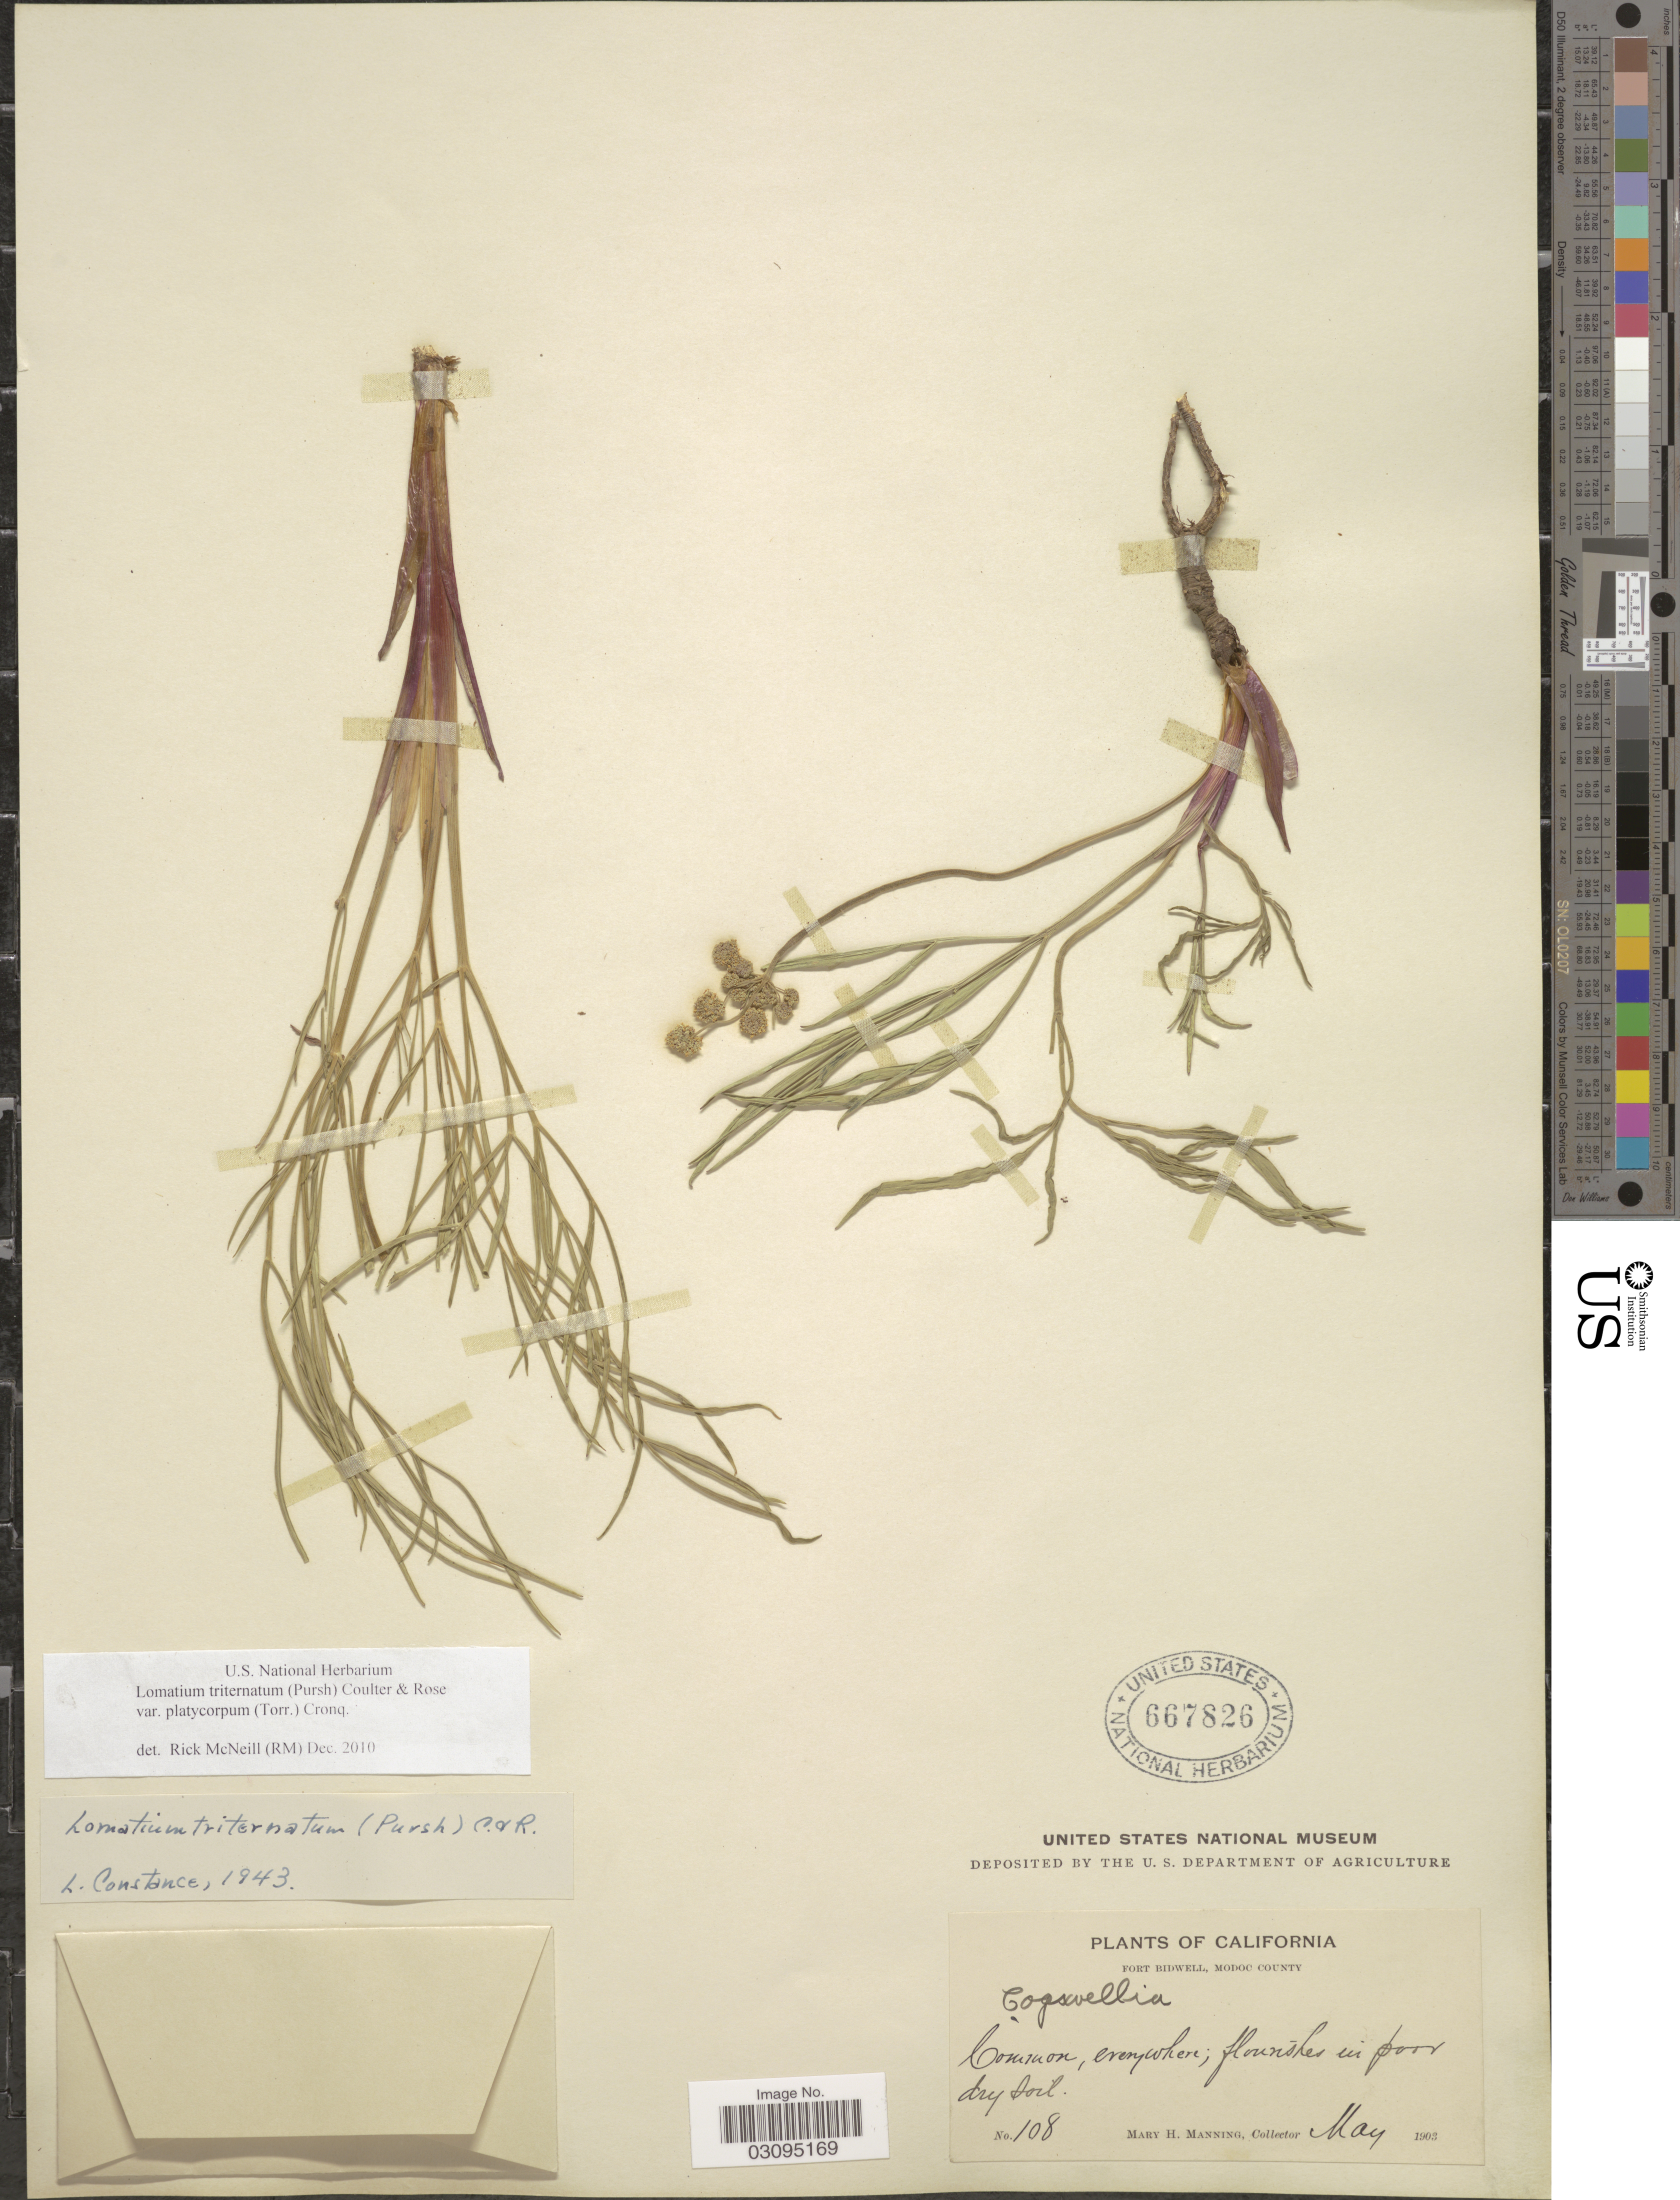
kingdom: Plantae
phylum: Tracheophyta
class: Magnoliopsida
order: Apiales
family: Apiaceae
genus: Lomatium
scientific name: Lomatium triternatum var. platycarpum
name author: (Torr.) B. Boivin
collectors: M. Manning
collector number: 108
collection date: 1903-05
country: United States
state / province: California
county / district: Modoc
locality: Fort Bidwell, Modoc County,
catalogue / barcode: US 667826